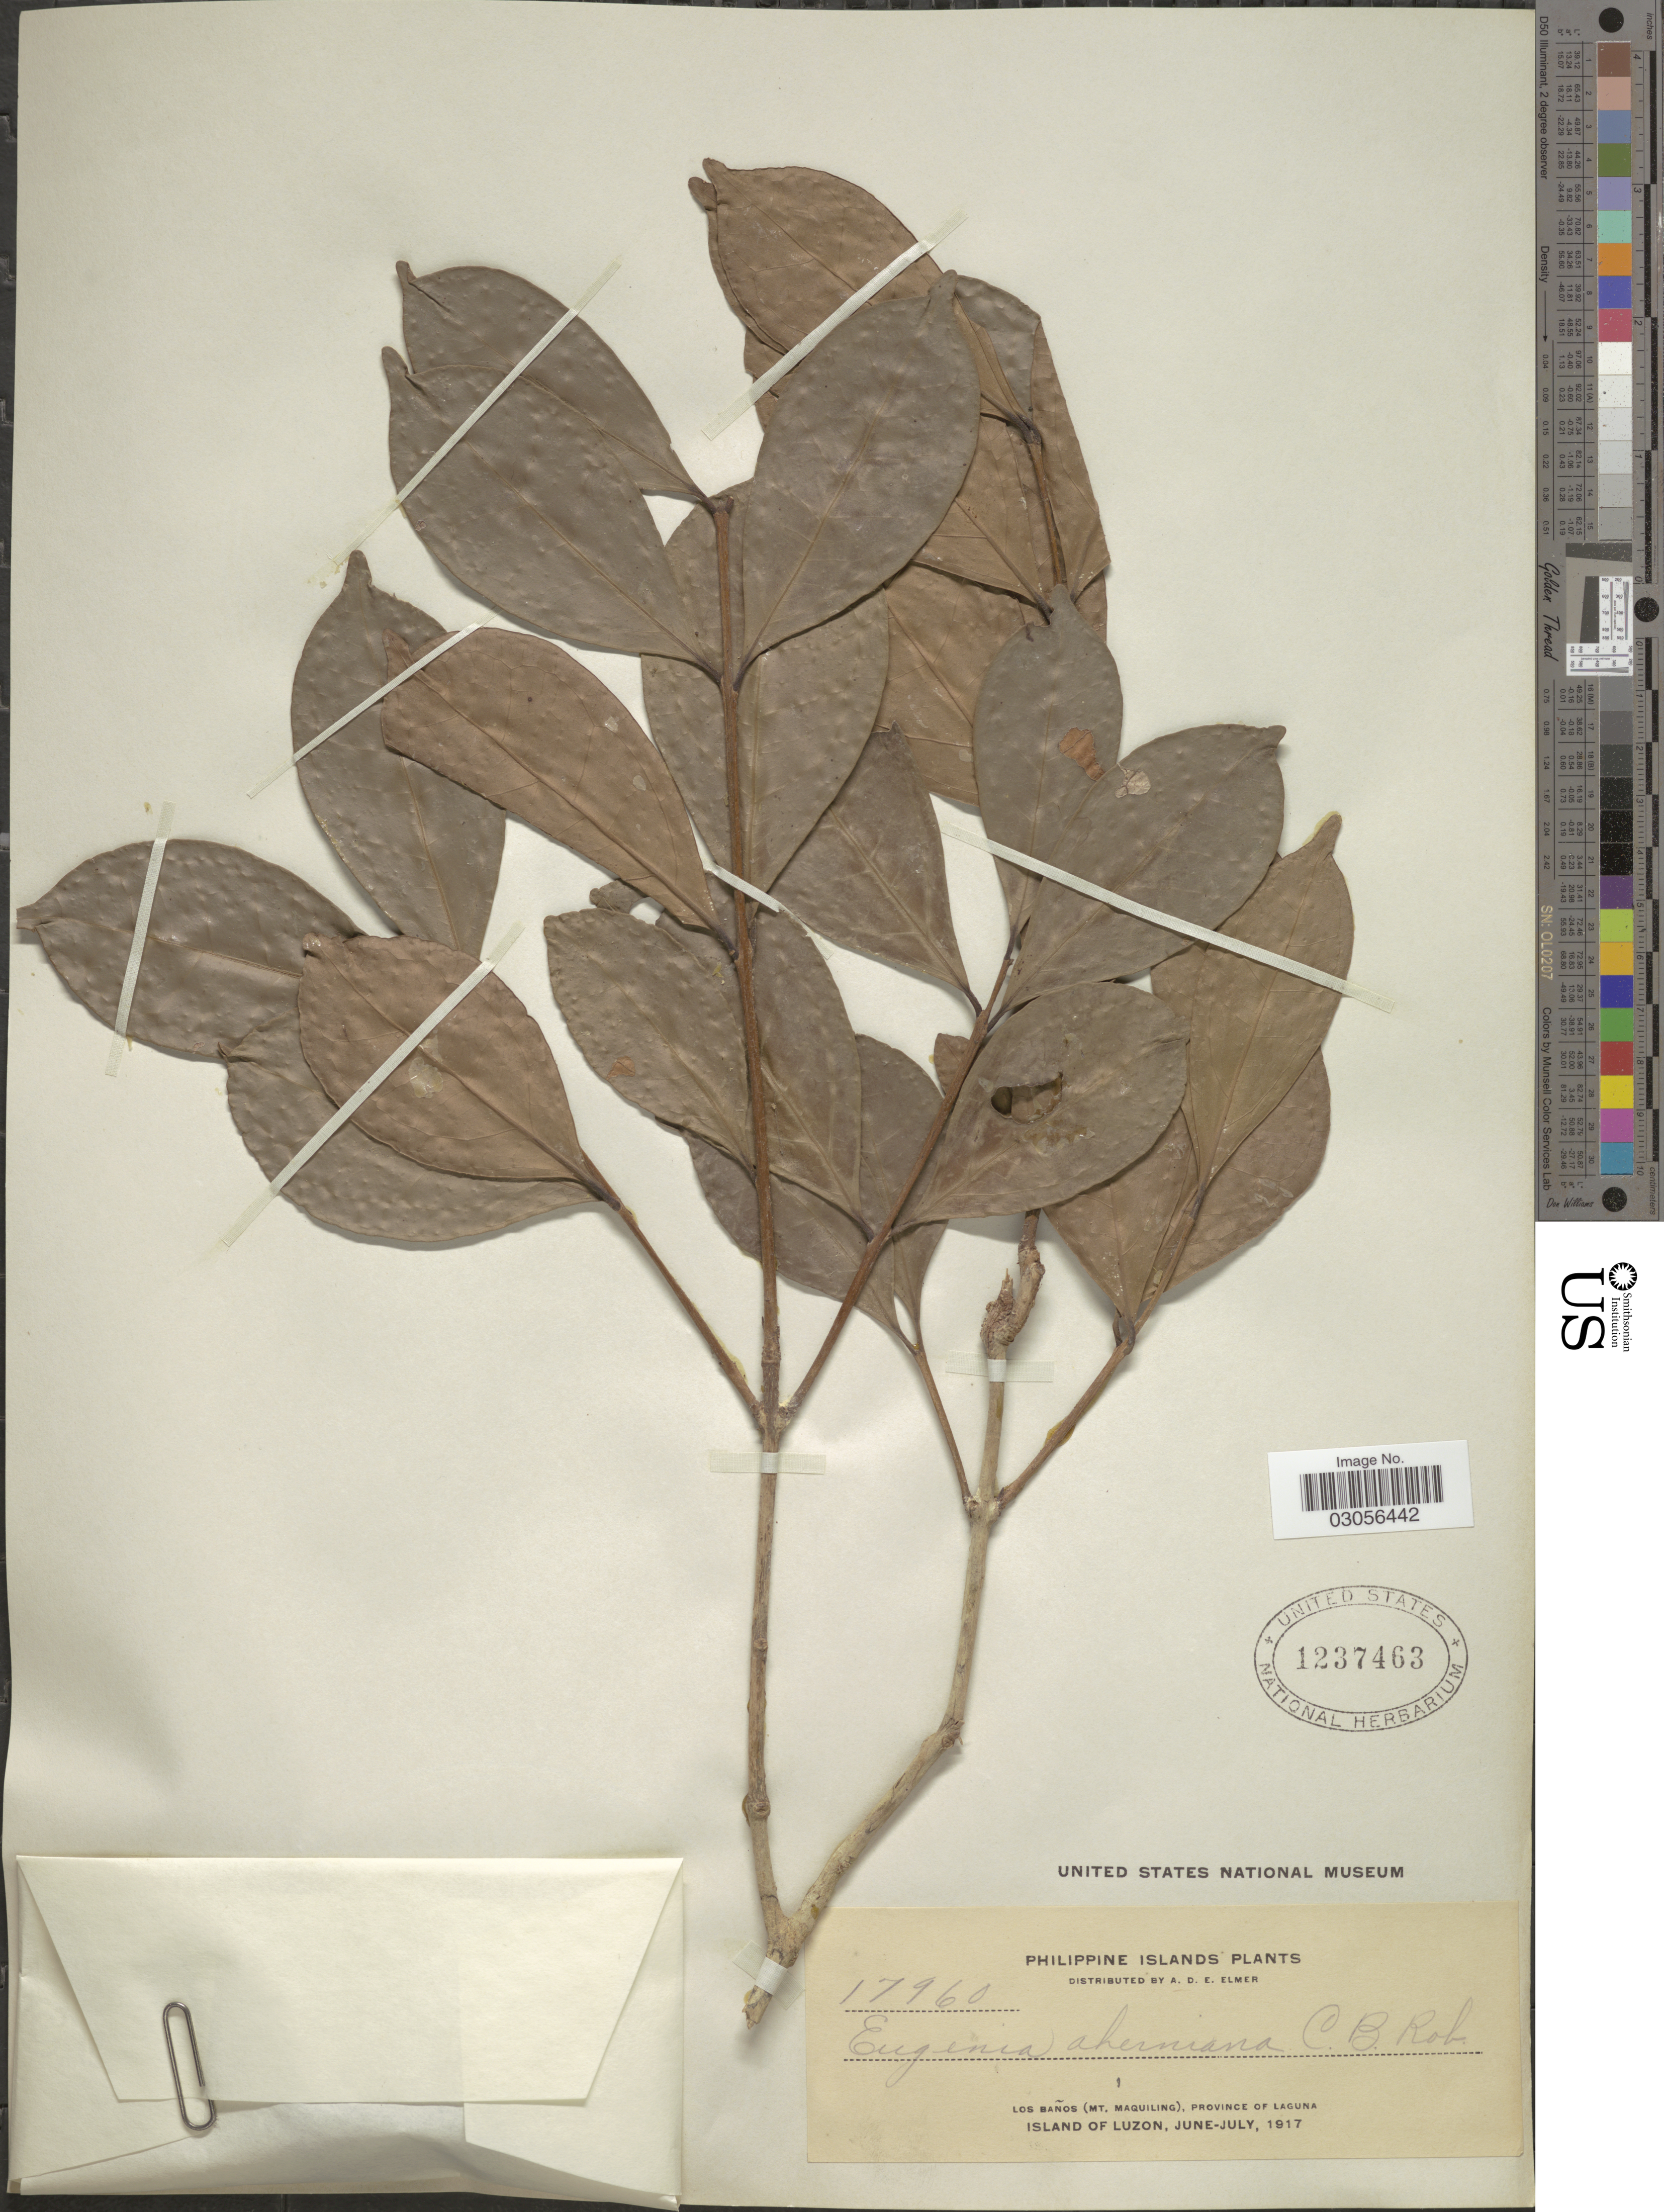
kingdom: Plantae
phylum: Tracheophyta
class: Magnoliopsida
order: Myrtales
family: Myrtaceae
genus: Eugenia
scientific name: Eugenia aherniana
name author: C.B. Rob.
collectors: A. D. E. Elmer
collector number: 17960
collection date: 1917-06/1917-07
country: Philippines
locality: Philippine Islands, Los Baños (Mt. Maquiling), Province of Laguna, Island of Luzon.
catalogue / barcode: US 1237463